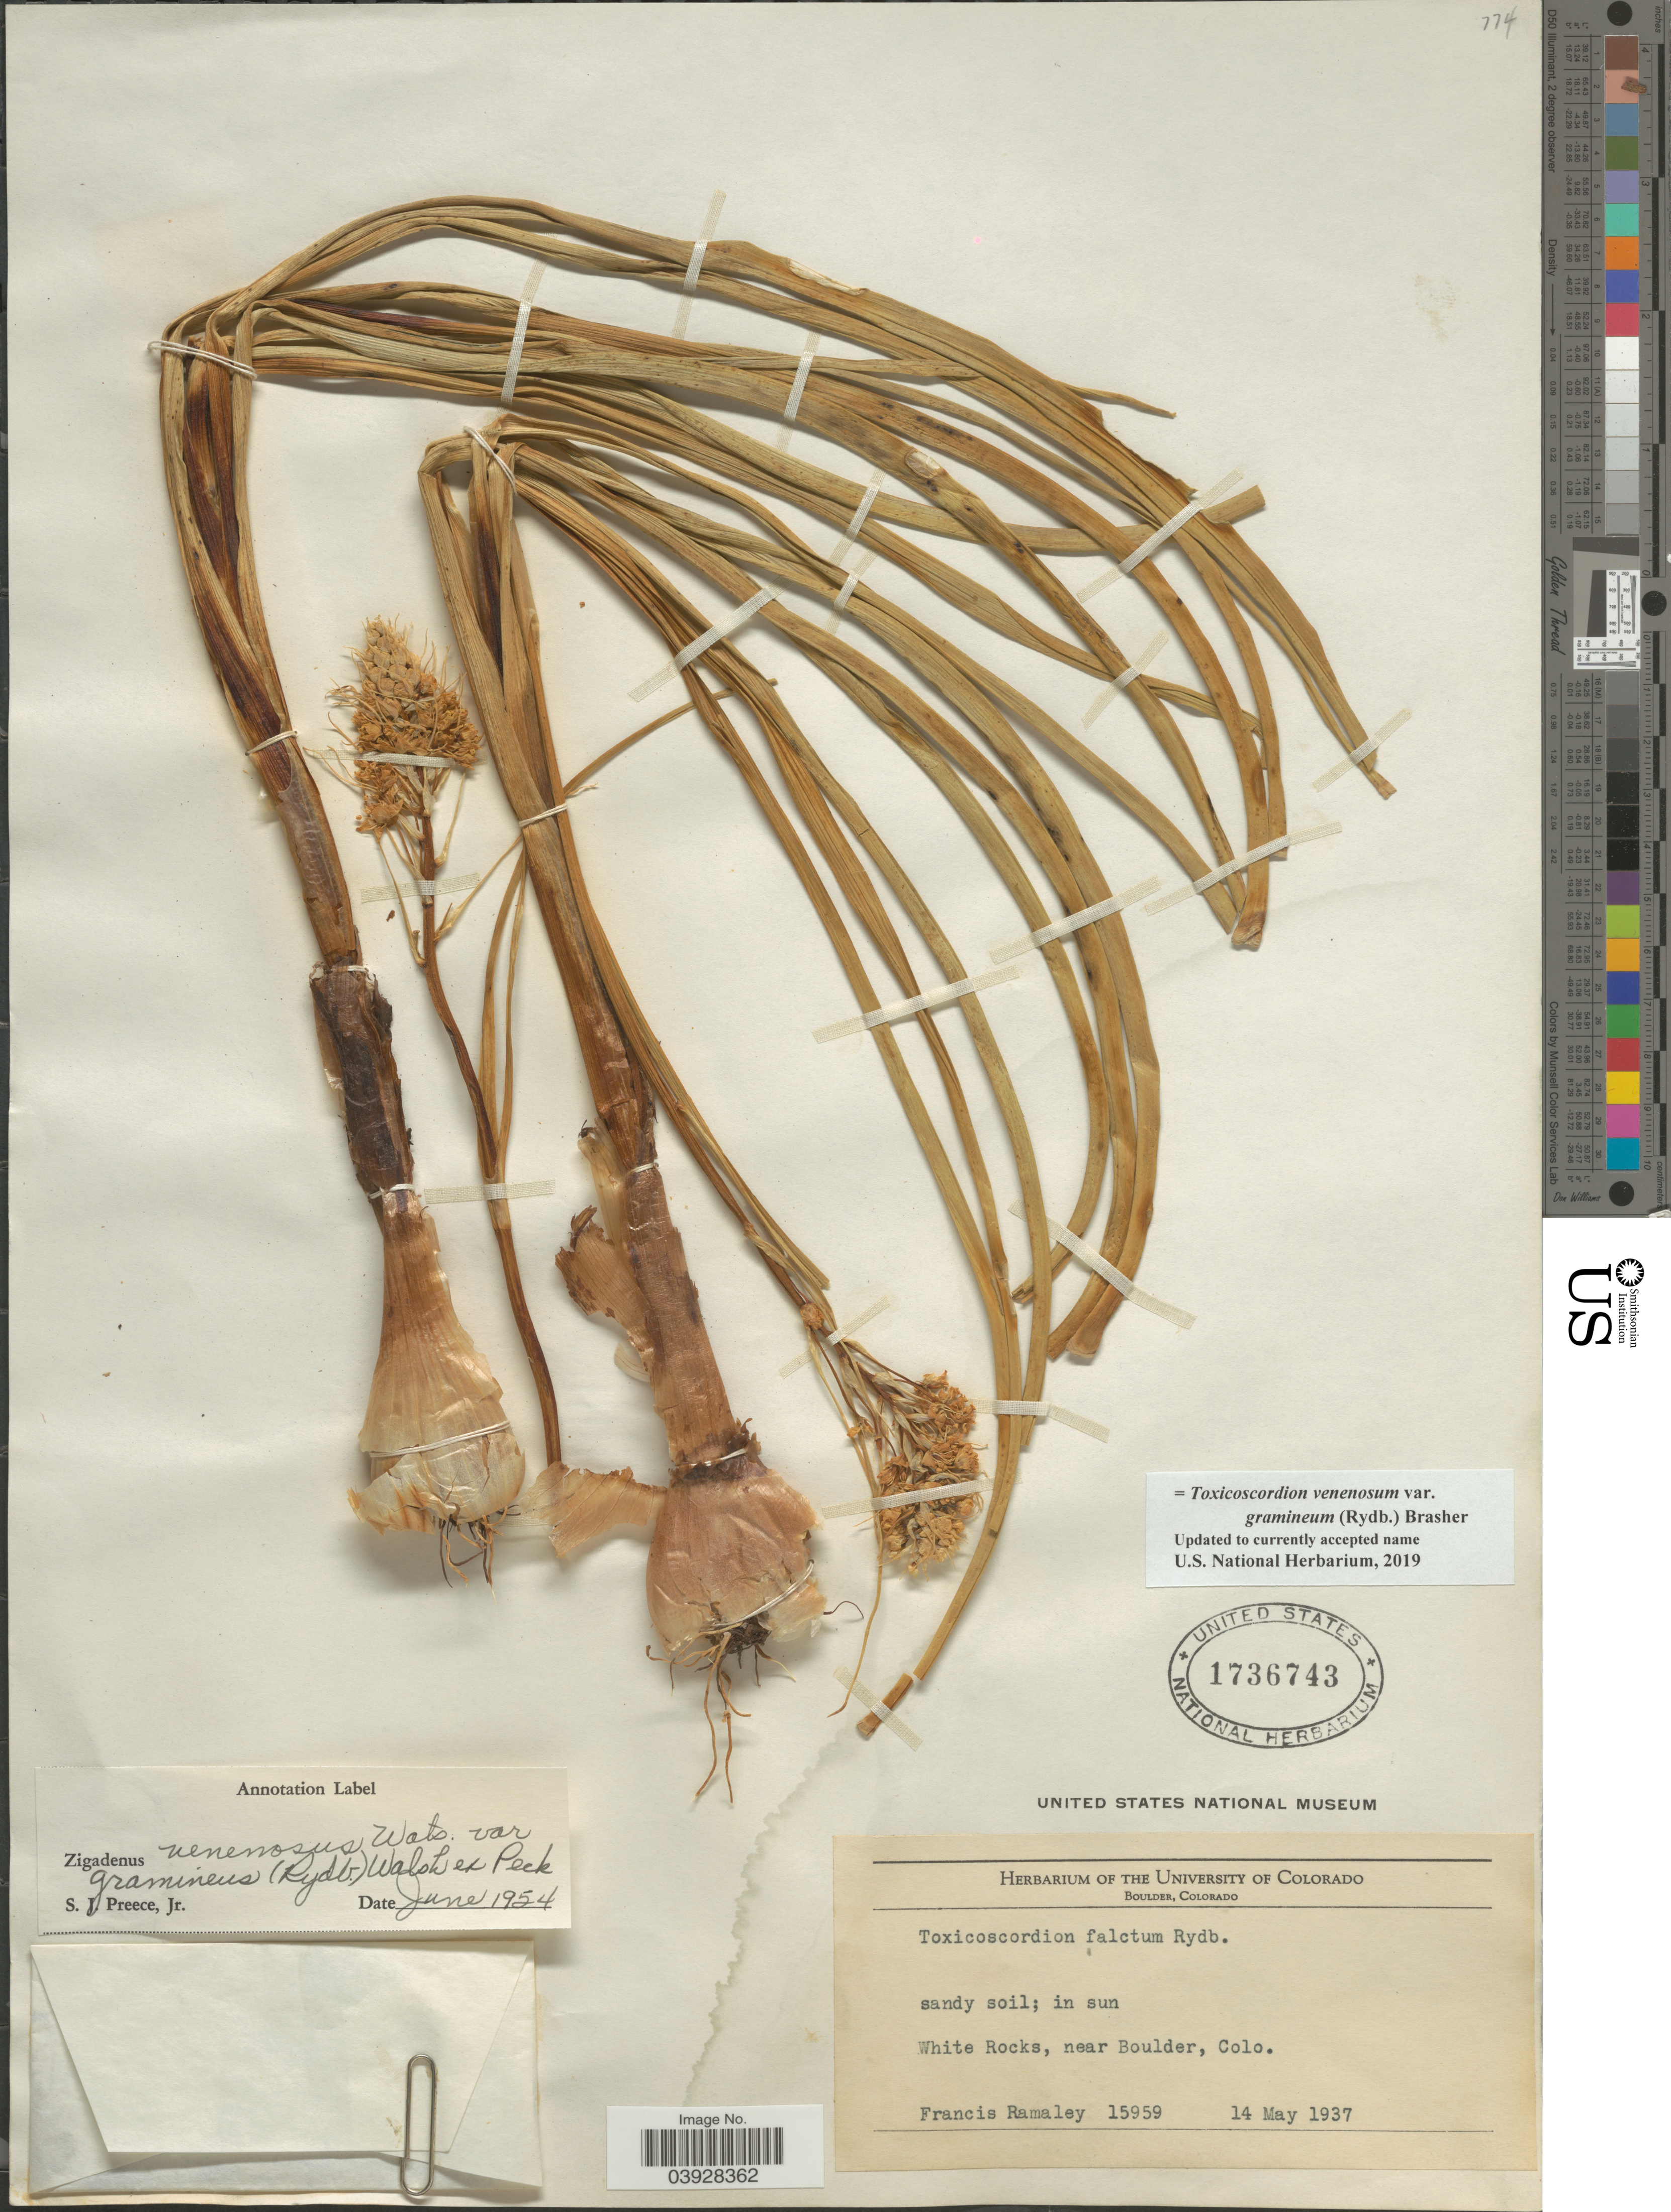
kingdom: Plantae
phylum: Tracheophyta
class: Liliopsida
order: Liliales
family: Melanthiaceae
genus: Toxicoscordion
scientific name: Toxicoscordion venenosum var. gramineum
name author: (Rydb.) Brasher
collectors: F. Ramaley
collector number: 15959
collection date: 1937-05-14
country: United States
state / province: Colorado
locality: White Rocks, near Boulder.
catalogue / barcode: US 1736743